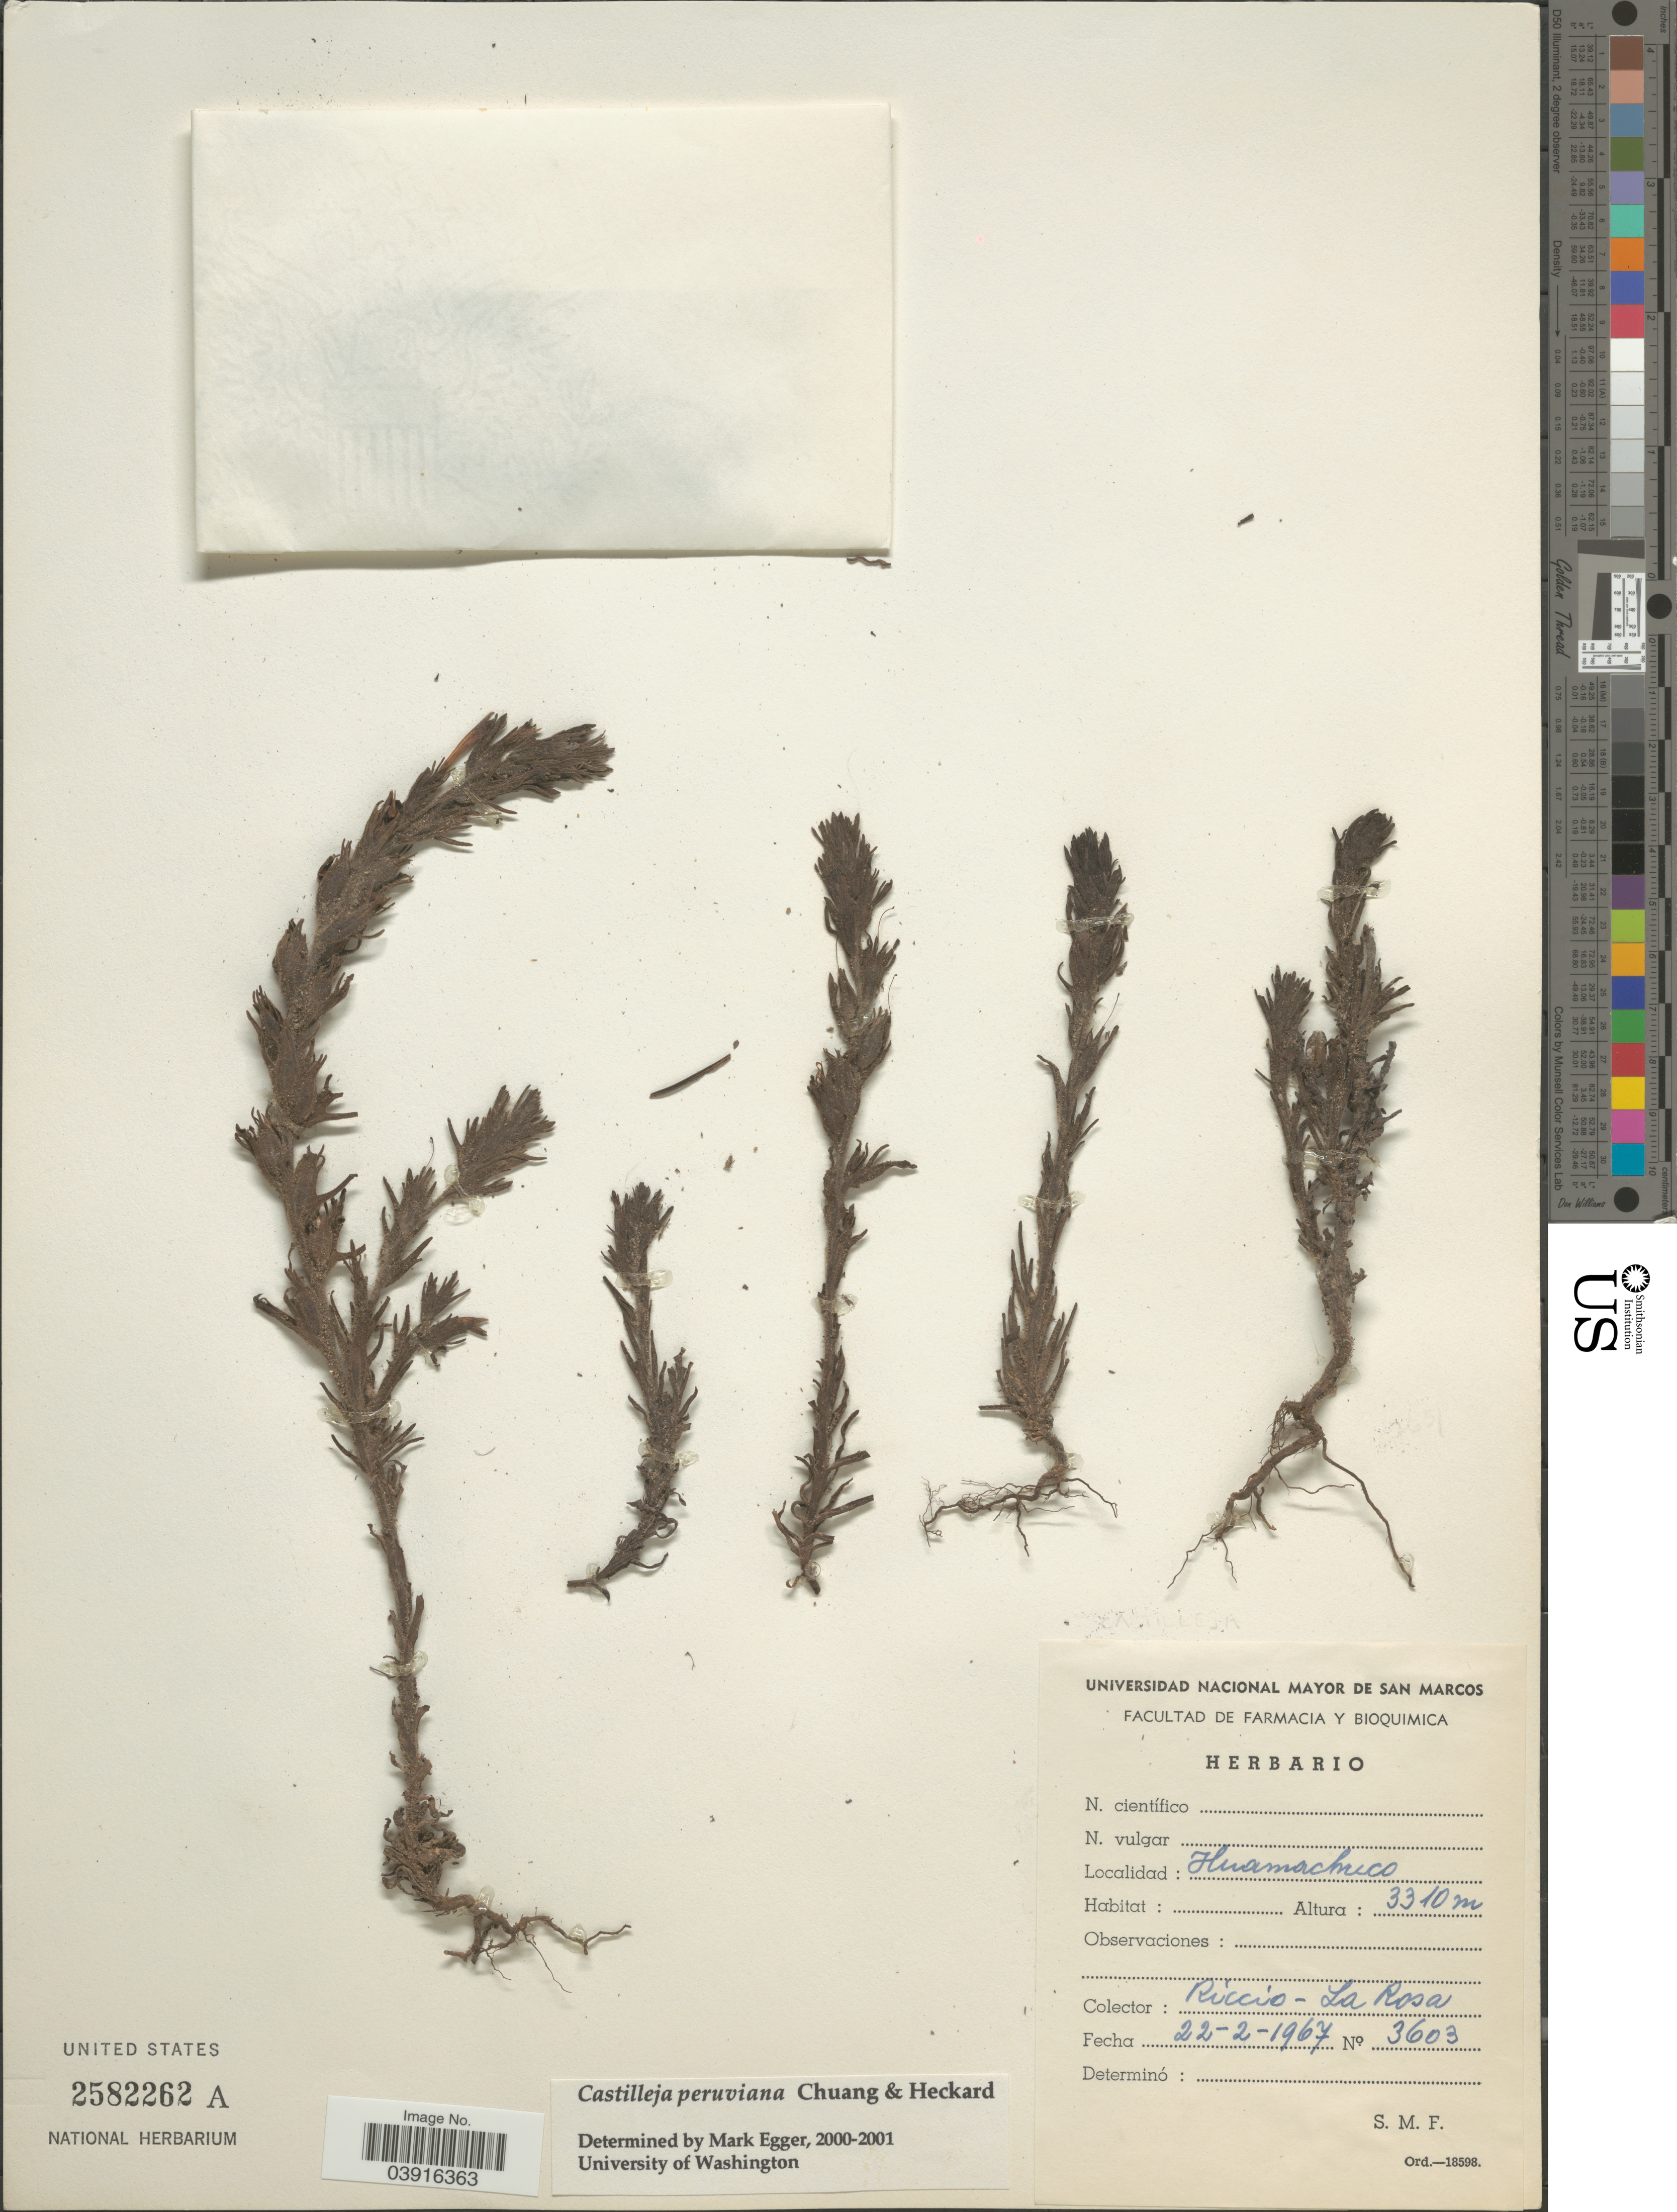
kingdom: Plantae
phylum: Tracheophyta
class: Magnoliopsida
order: Lamiales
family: Orobanchaceae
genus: Castilleja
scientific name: Castilleja peruviana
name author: T.I. Chuang & Heckard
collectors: Riccio & -. La Rosa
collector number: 3603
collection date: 1967-02-22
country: Peru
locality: Huamachuco.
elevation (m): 3310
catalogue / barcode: US 2582262A